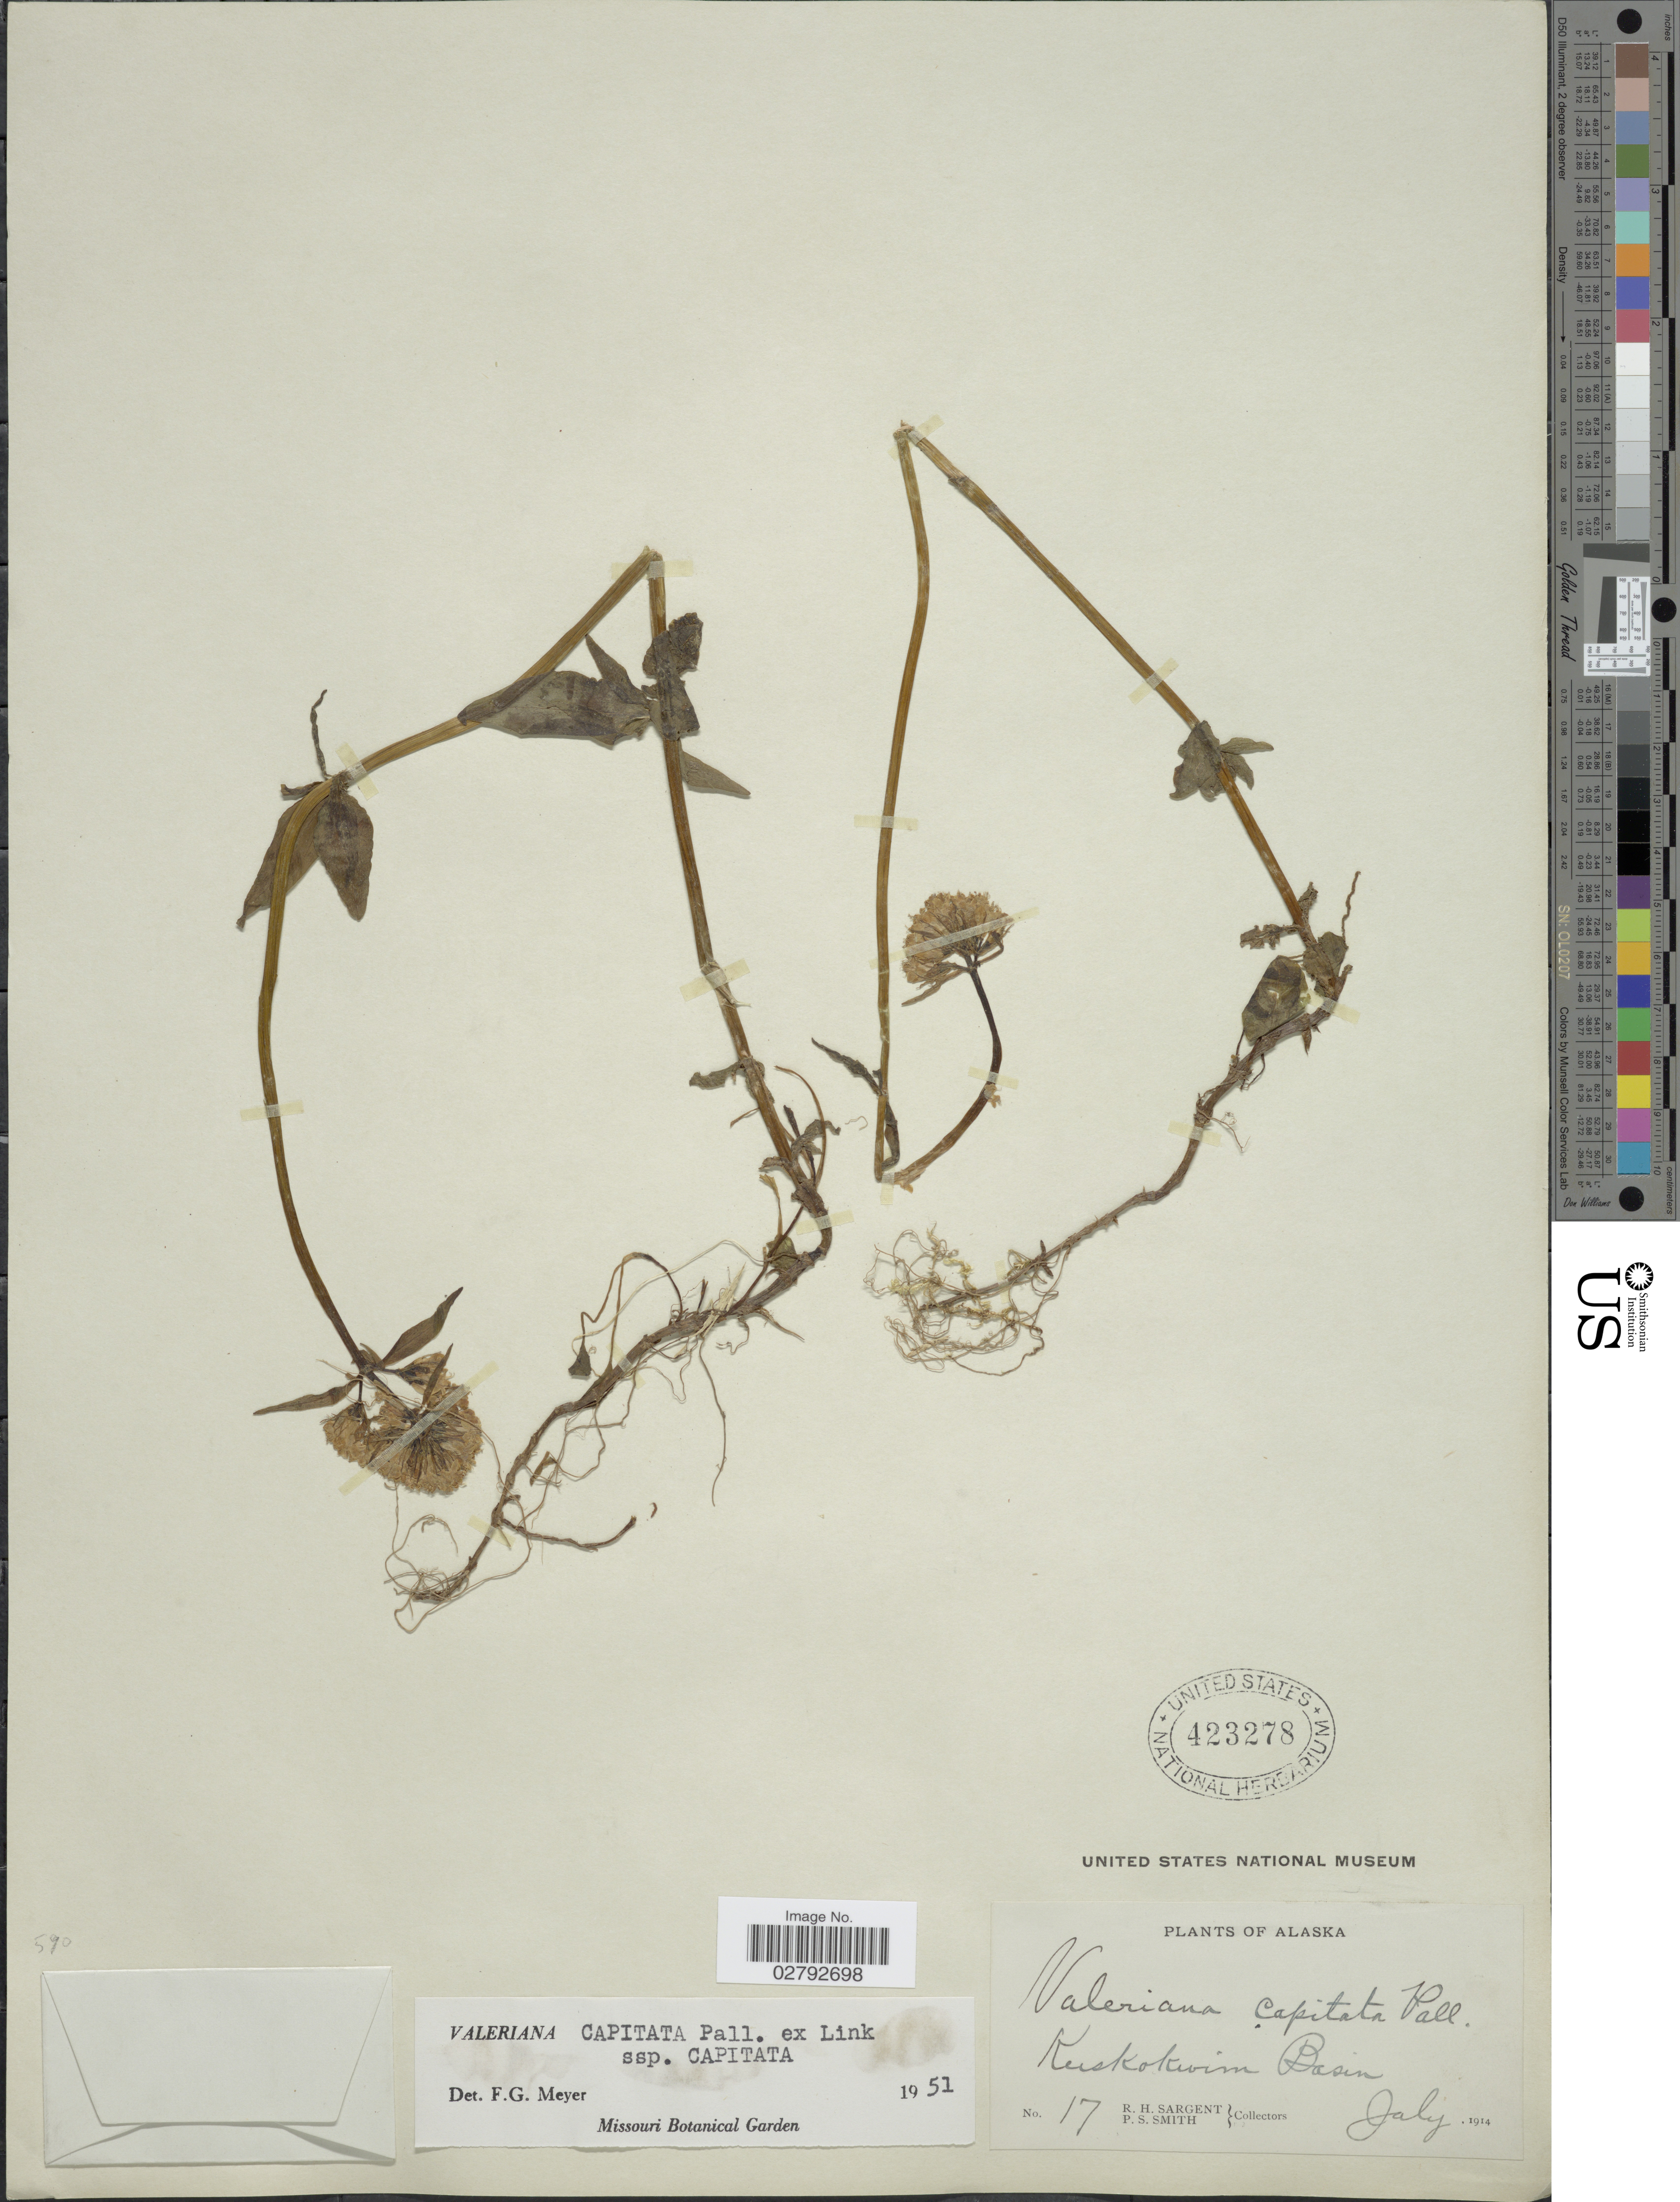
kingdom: Plantae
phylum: Tracheophyta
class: Magnoliopsida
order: Dipsacales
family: Caprifoliaceae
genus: Valeriana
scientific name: Valeriana capitata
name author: Link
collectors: R. Sargent & P. Smith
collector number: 17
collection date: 1914-07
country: United States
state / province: Alaska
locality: Kuskokwim Basin.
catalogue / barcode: US 423278